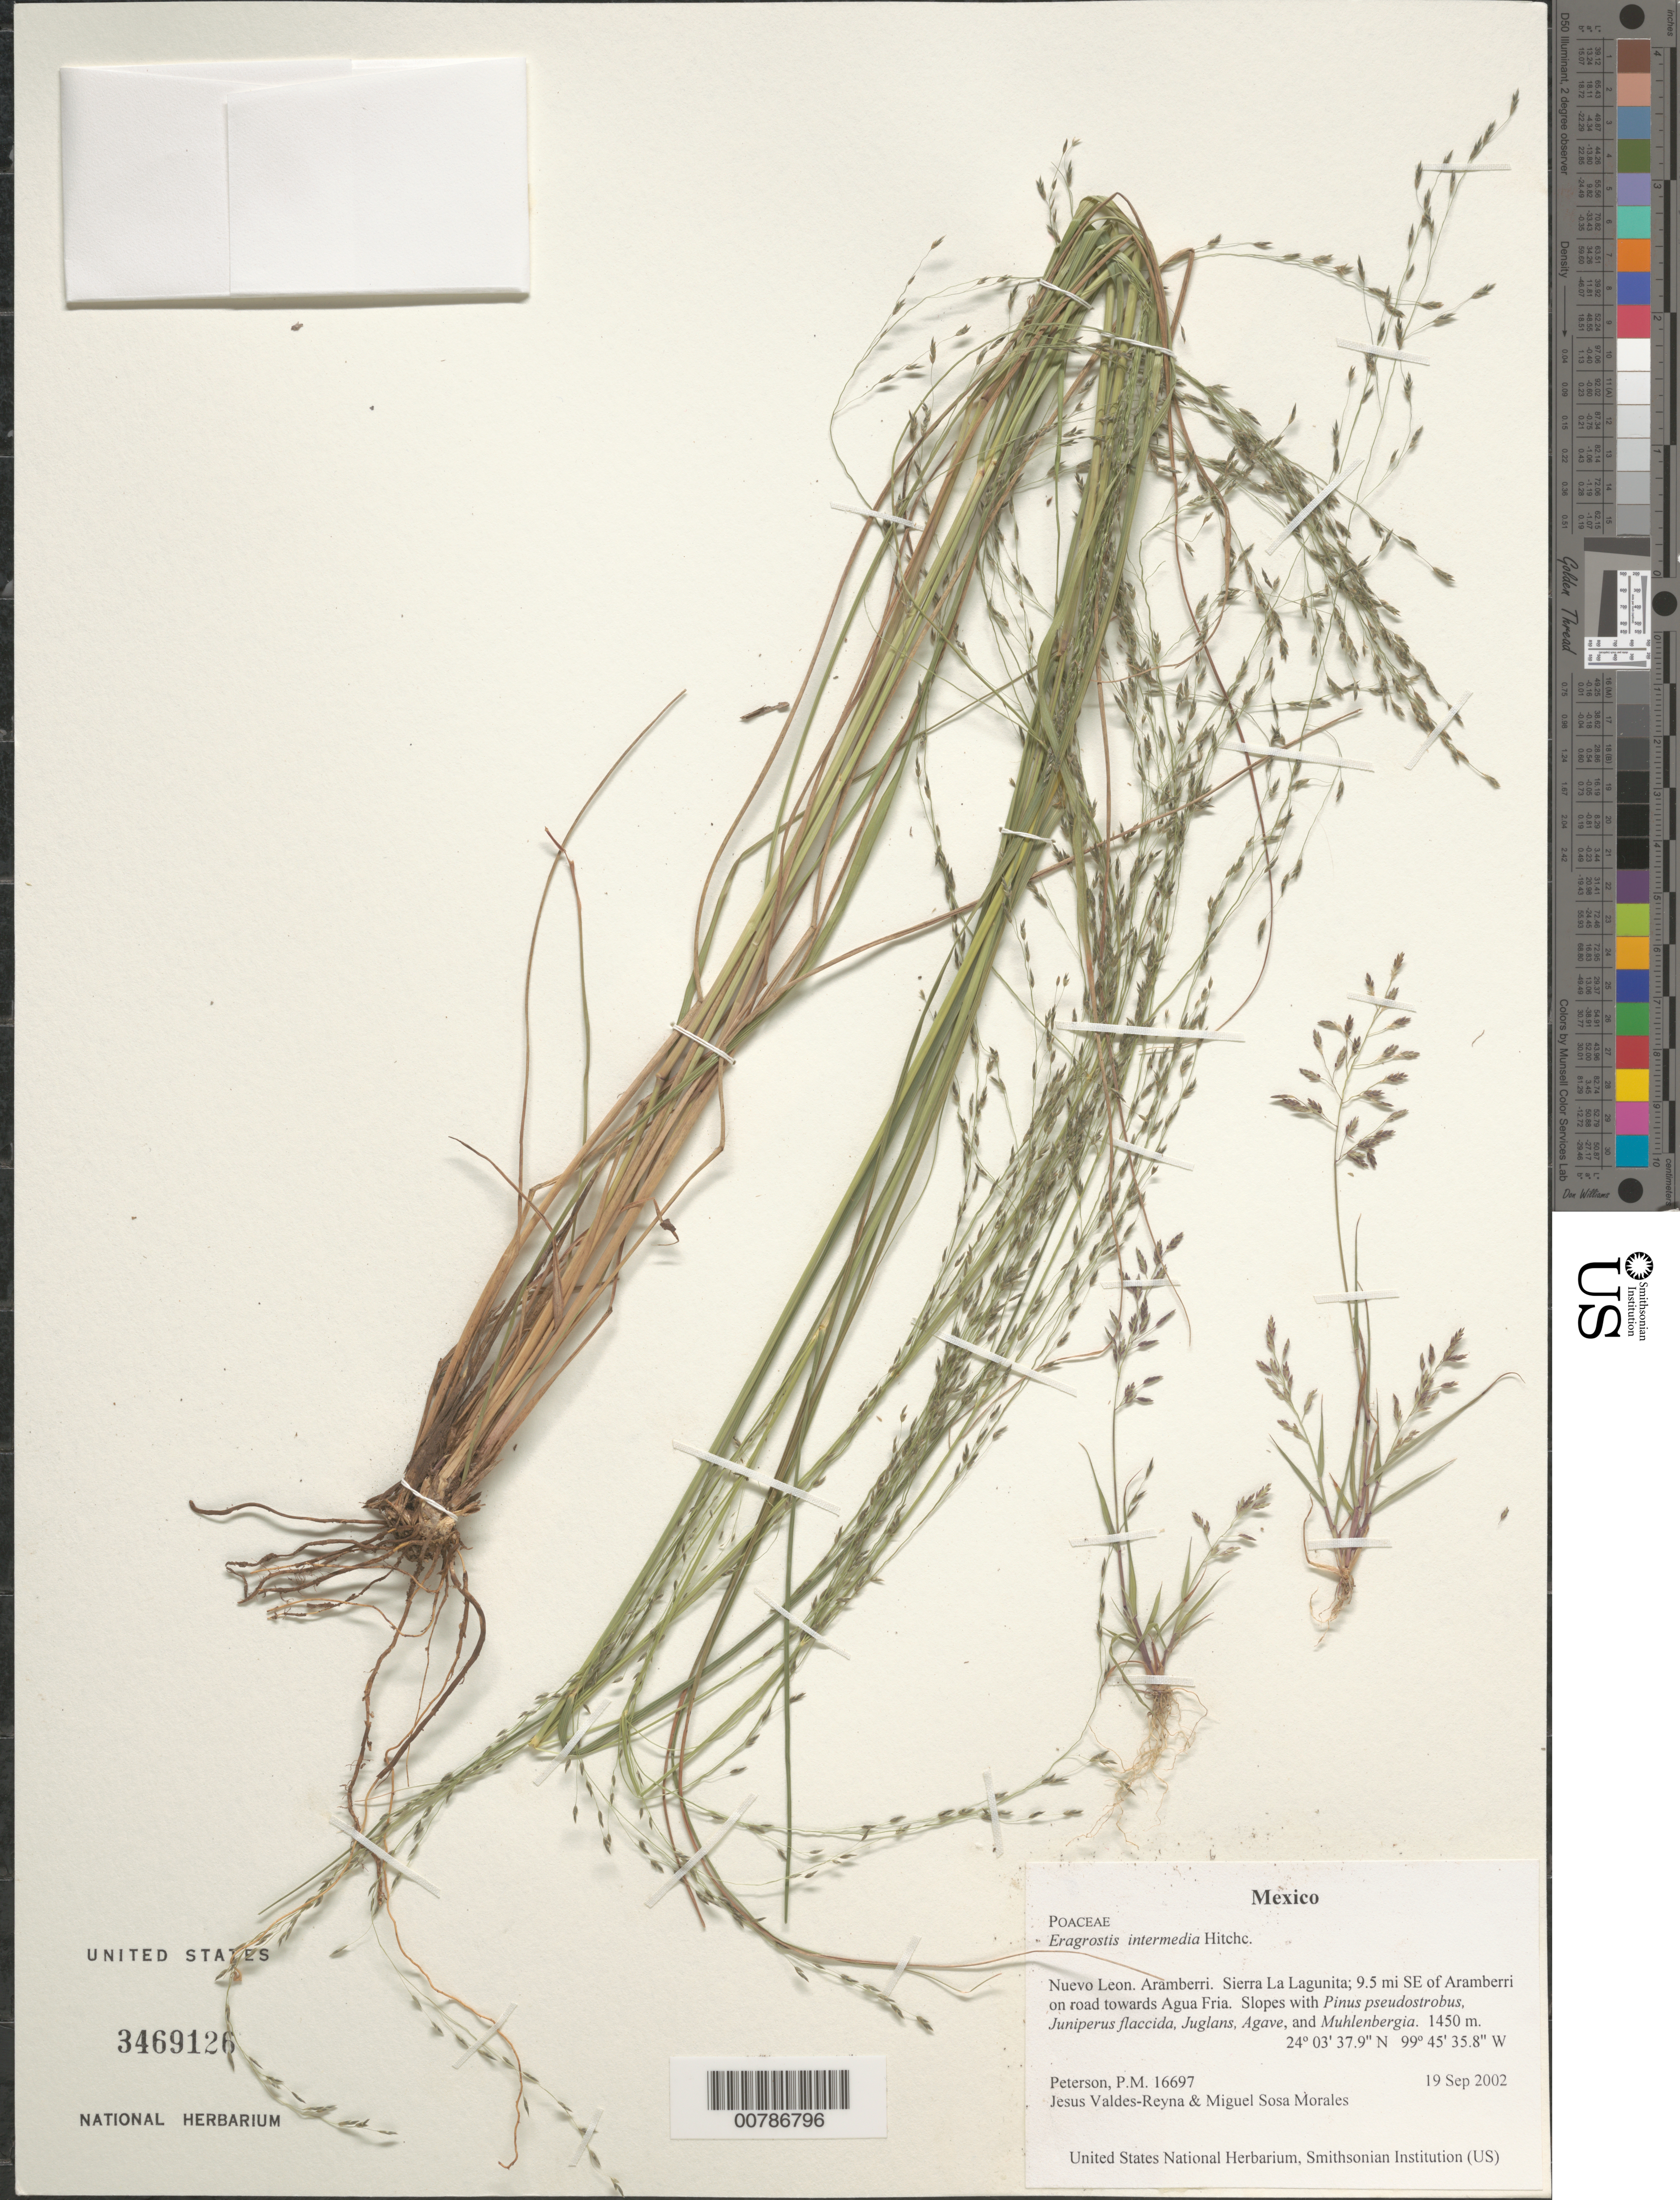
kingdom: Plantae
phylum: Tracheophyta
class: Liliopsida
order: Poales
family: Poaceae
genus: Eragrostis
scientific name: Eragrostis intermedia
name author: Hitchc.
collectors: P. M. Peterson, J. Valdés-Reyna & M. Sosa Morales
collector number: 16697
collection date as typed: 19 Sep 2002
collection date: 2002-09-19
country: Mexico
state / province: Nuevo León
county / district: Aramberri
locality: Sierra La Lagunita; 9.5 mi SE of Aramberri on road towards Agua Fria. Slopes with Pinus pseudostrobus, Juniperus flaccida, Juglans, Agave, and Muhlenbergia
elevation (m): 1450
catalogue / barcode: US 3469126